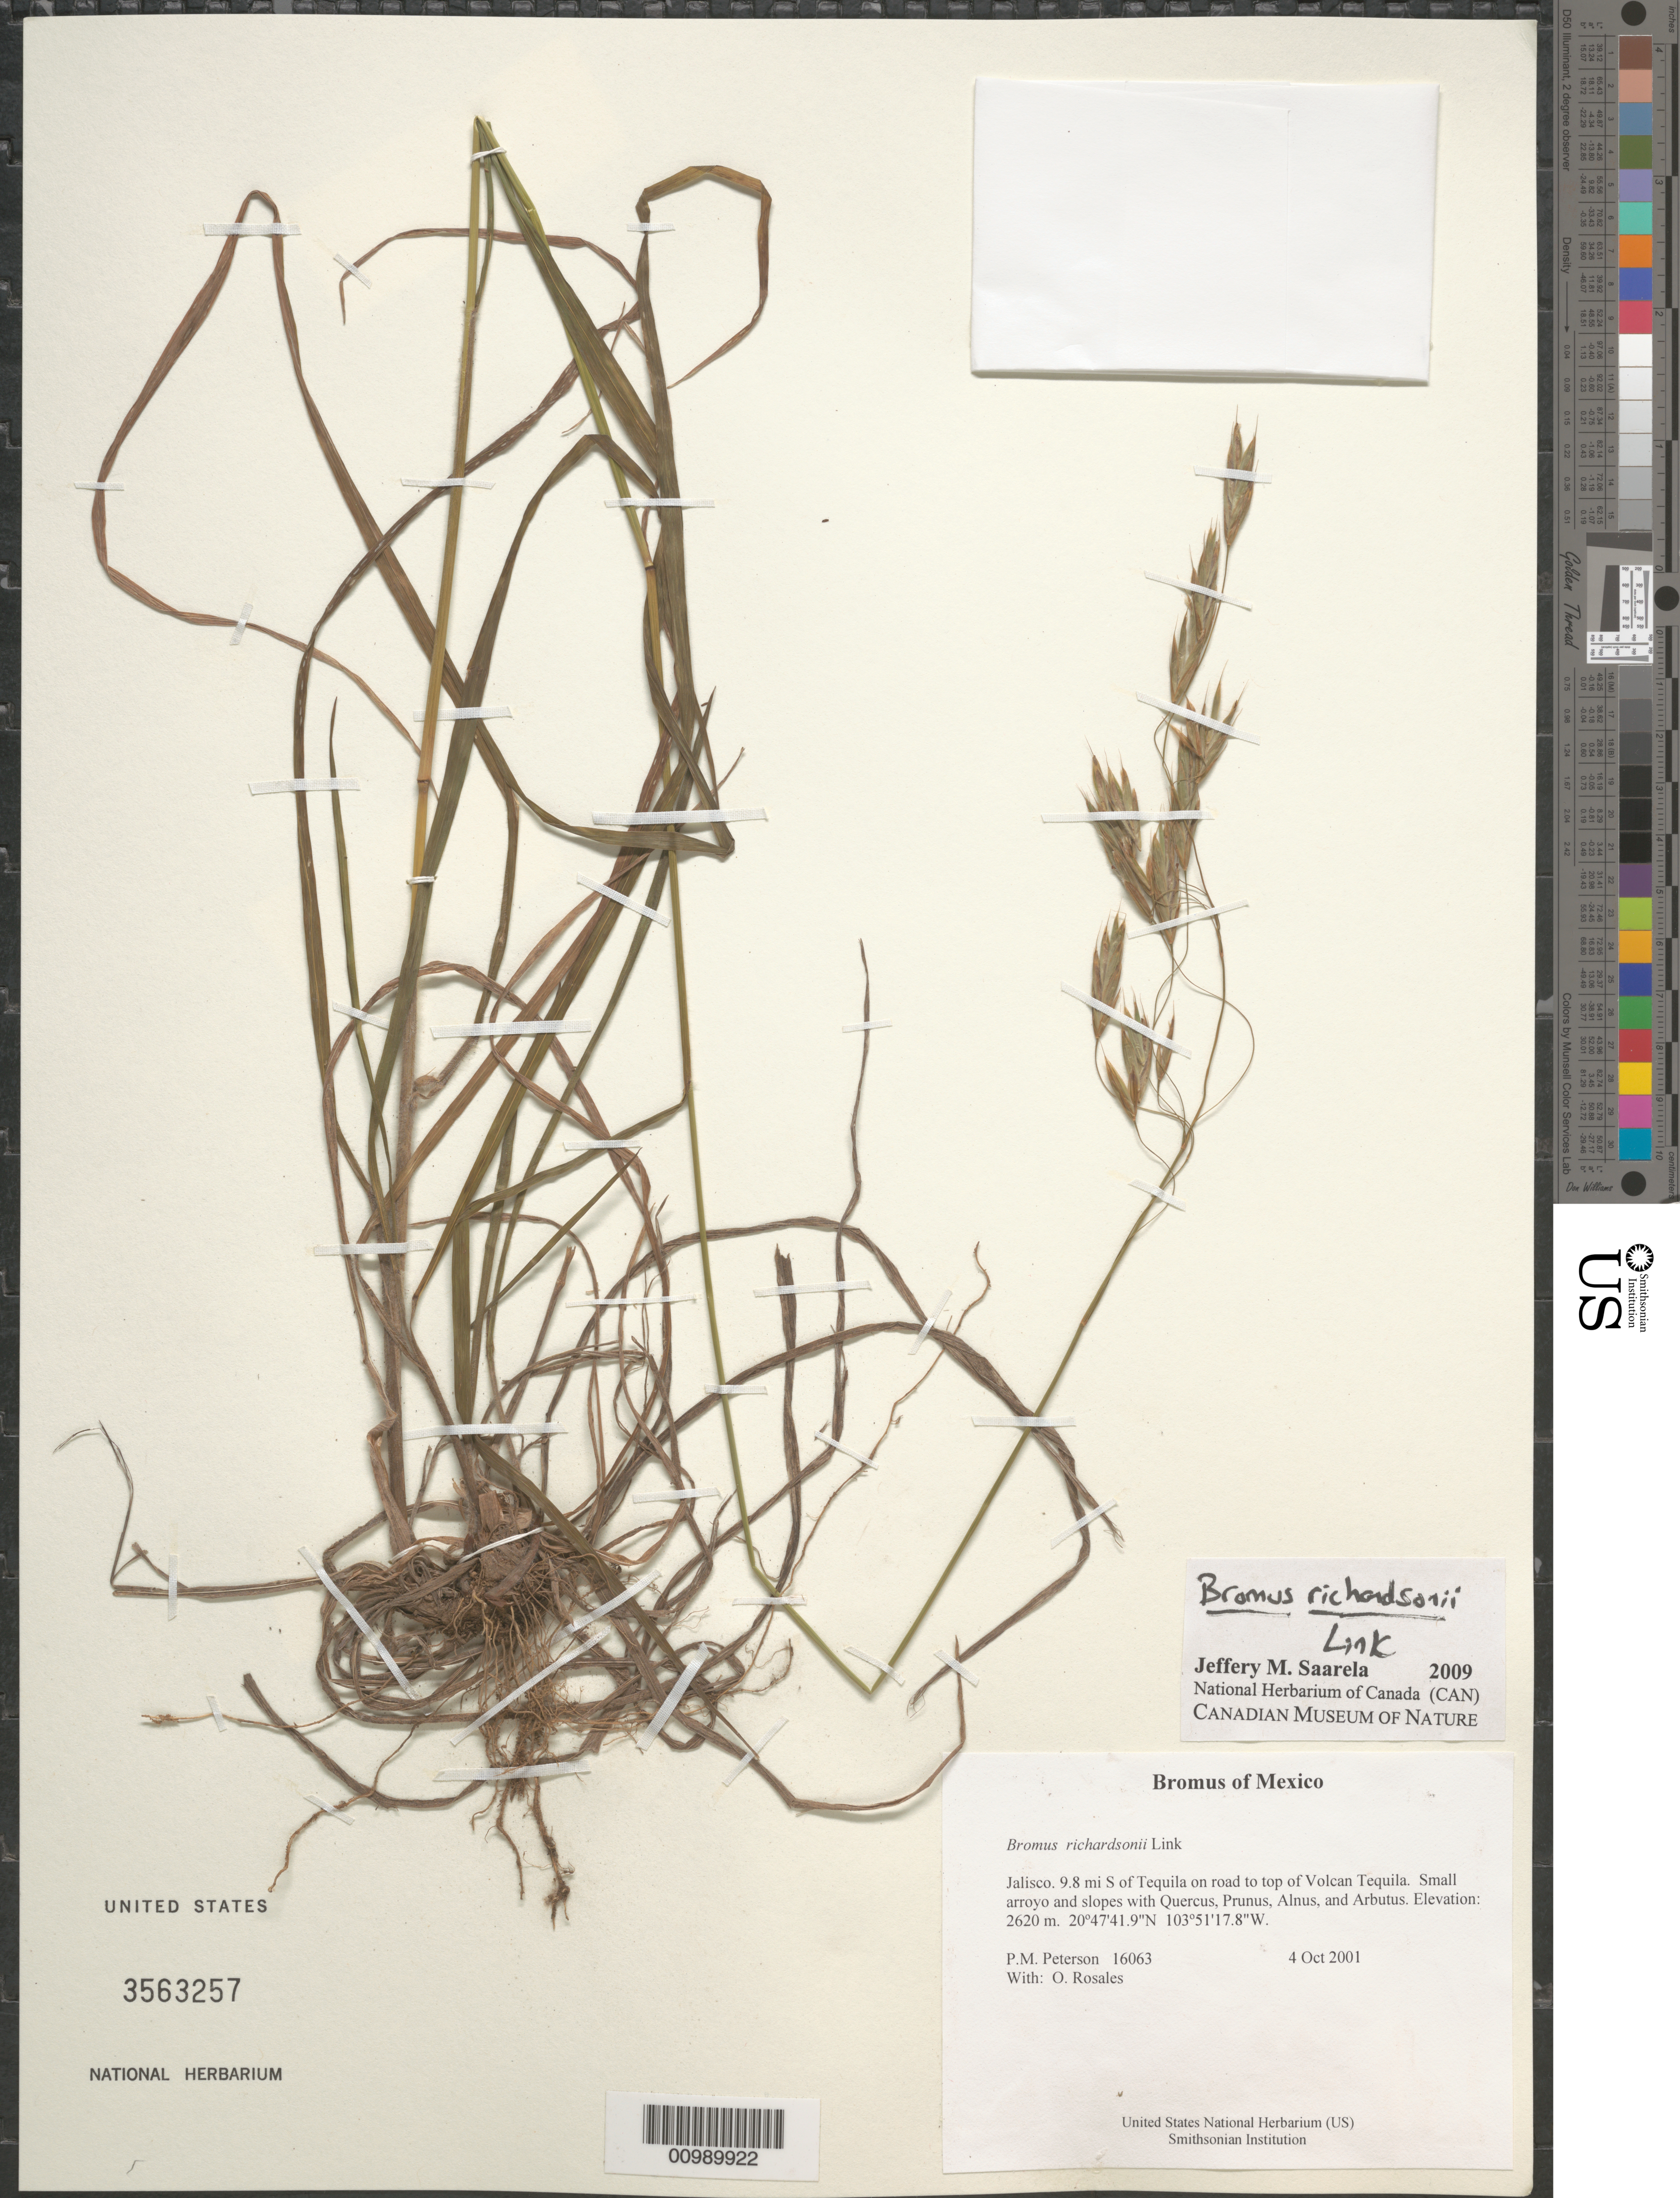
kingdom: Plantae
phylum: Tracheophyta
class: Liliopsida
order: Poales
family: Poaceae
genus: Bromus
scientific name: Bromus richardsonii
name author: Link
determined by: Saarela, J. M., (CAN), Canadian Museum of Nature (CANADA)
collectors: P. M. Peterson & O. Rosales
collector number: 16063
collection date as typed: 04 Oct 2001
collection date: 2001-10-04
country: Mexico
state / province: Jalisco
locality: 9.8 mi S of Tequila on road to top of Volcan Tequila. Small arroyo and slopes with Quercus, Prunus, Alnus, and Arbutus.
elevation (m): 2620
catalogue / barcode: US 3563257